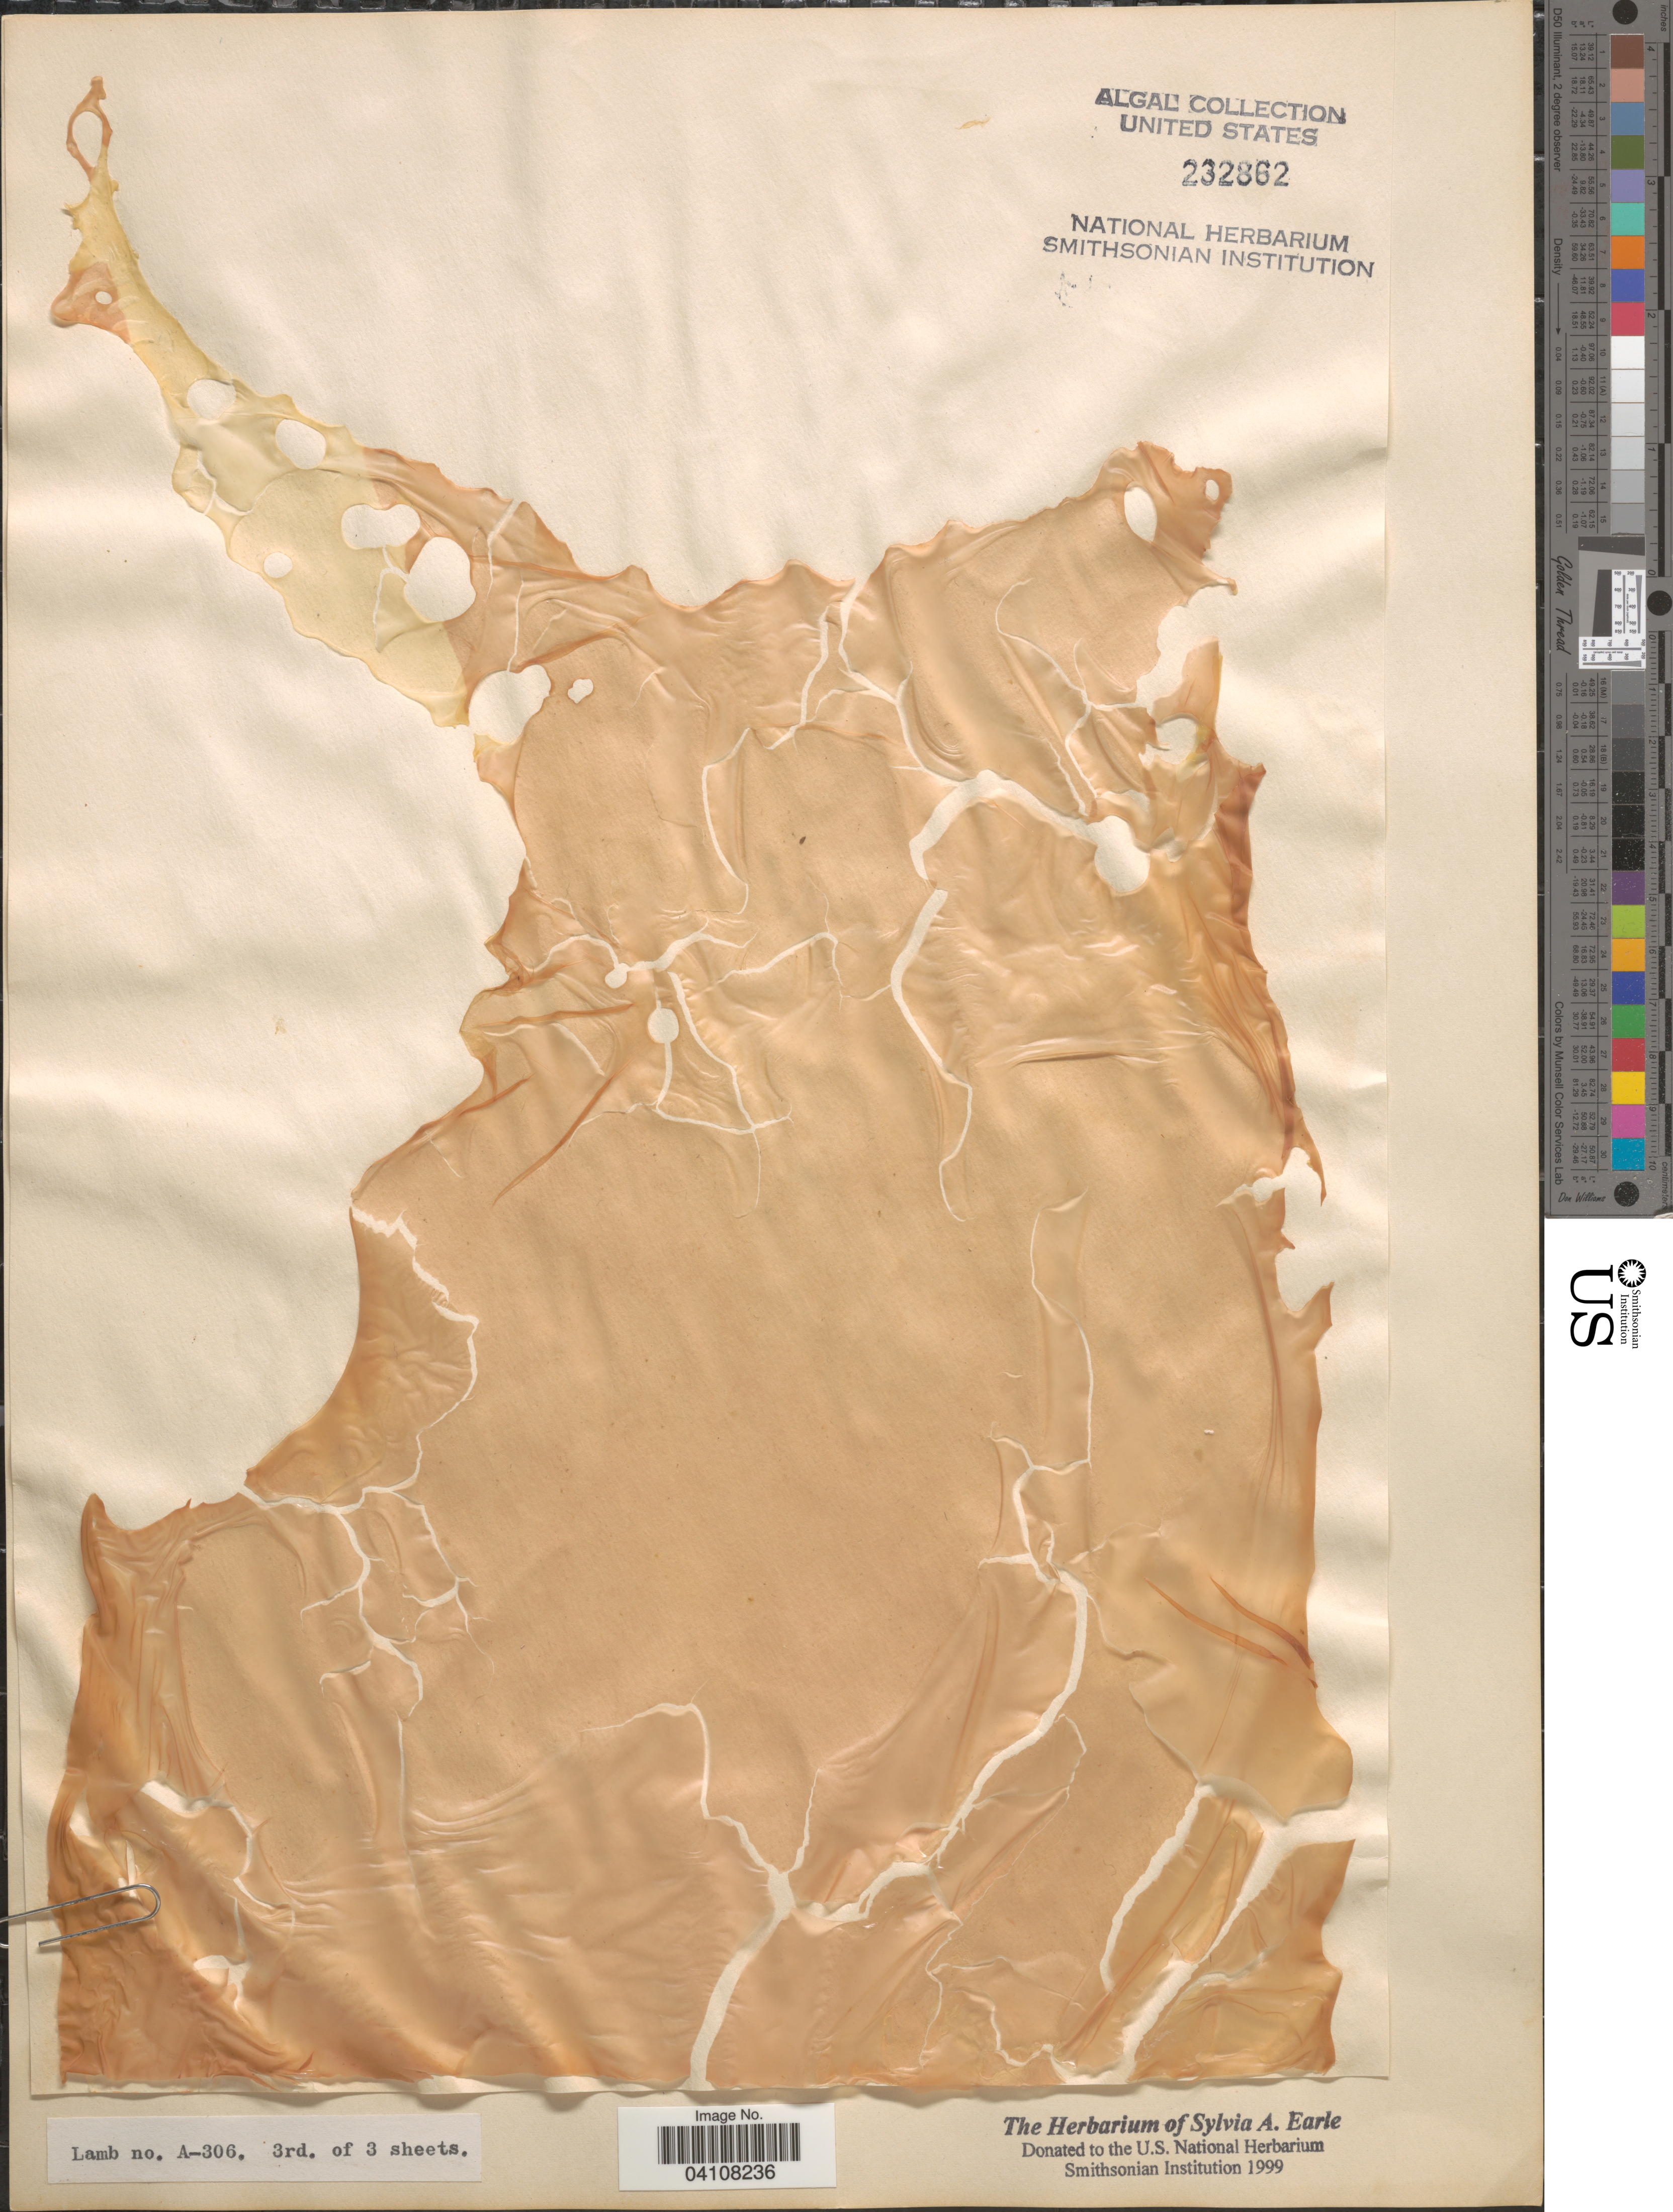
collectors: Lamb, --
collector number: A-306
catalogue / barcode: US 232862